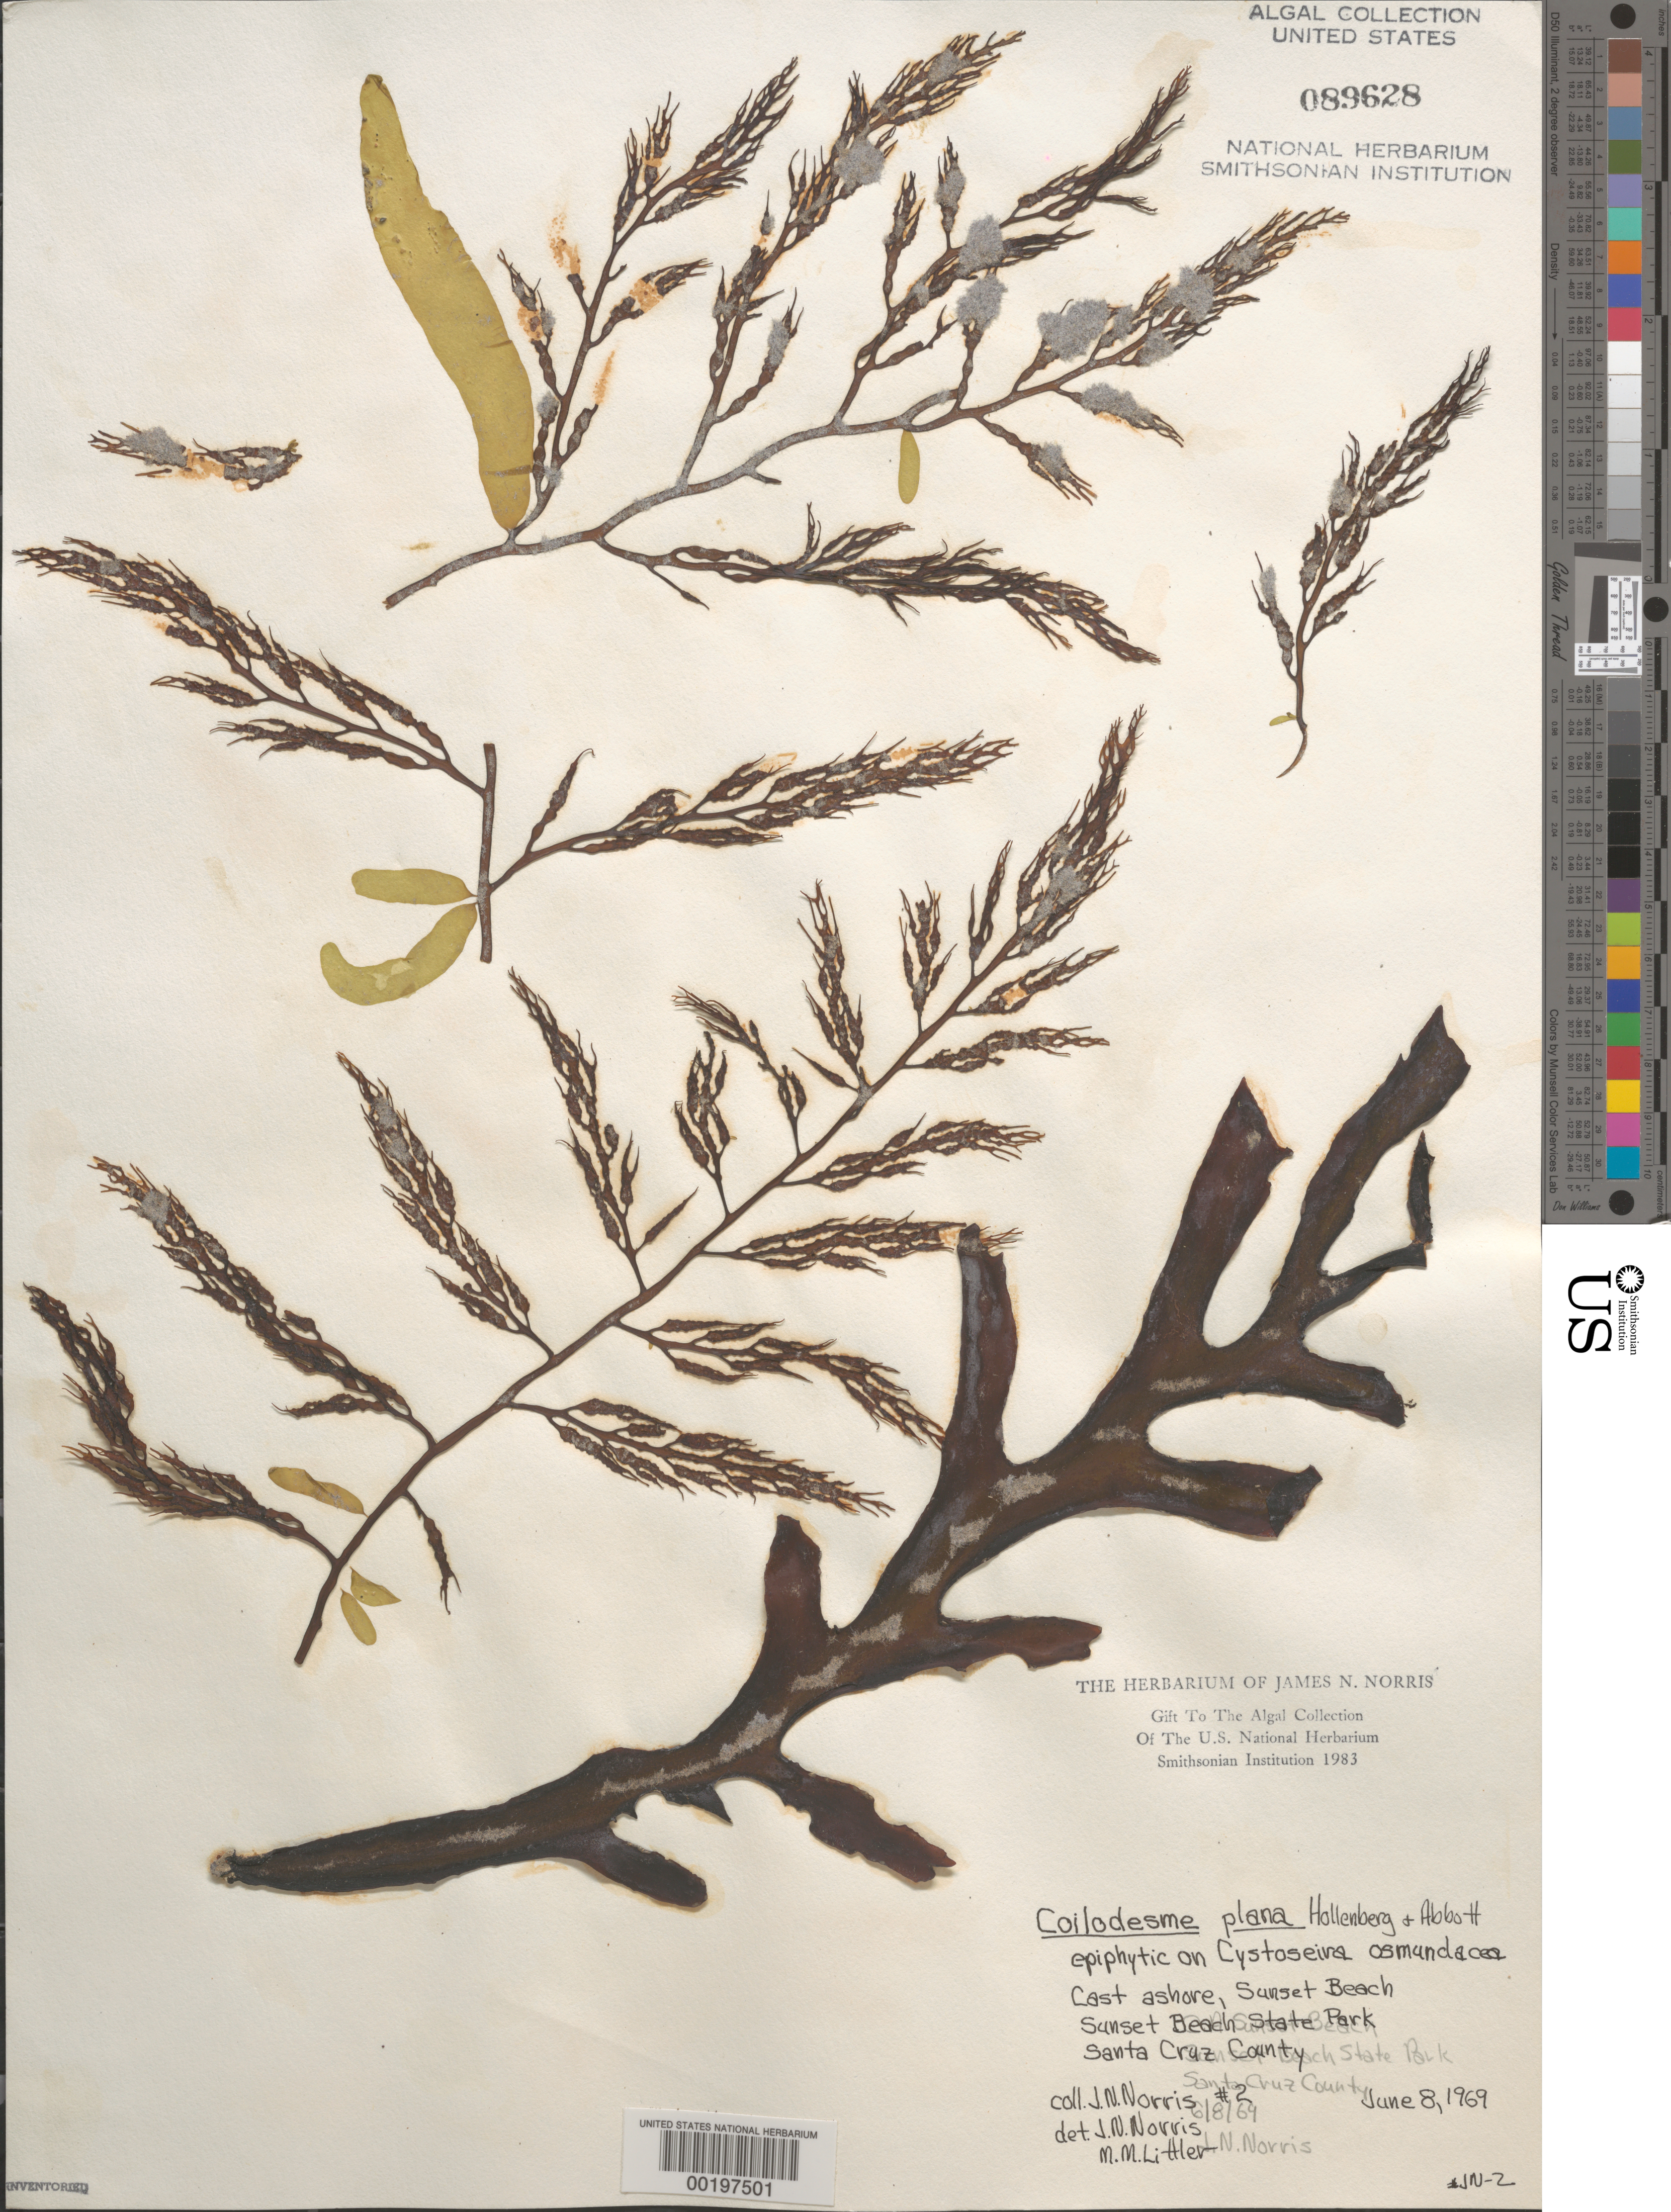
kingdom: Chromista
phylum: Ochrophyta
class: Phaeophyceae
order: Ectocarpales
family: Chordariaceae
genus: Coilodesme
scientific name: Coilodesme plana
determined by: Norris, J. N.; Littler, M. M.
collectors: J. N. Norris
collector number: JN-2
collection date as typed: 08 Jun 1969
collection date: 1969-06-08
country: United States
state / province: California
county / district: Santa Cruz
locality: Sunset Beach, Sunset Beach State Park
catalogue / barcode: US 89628